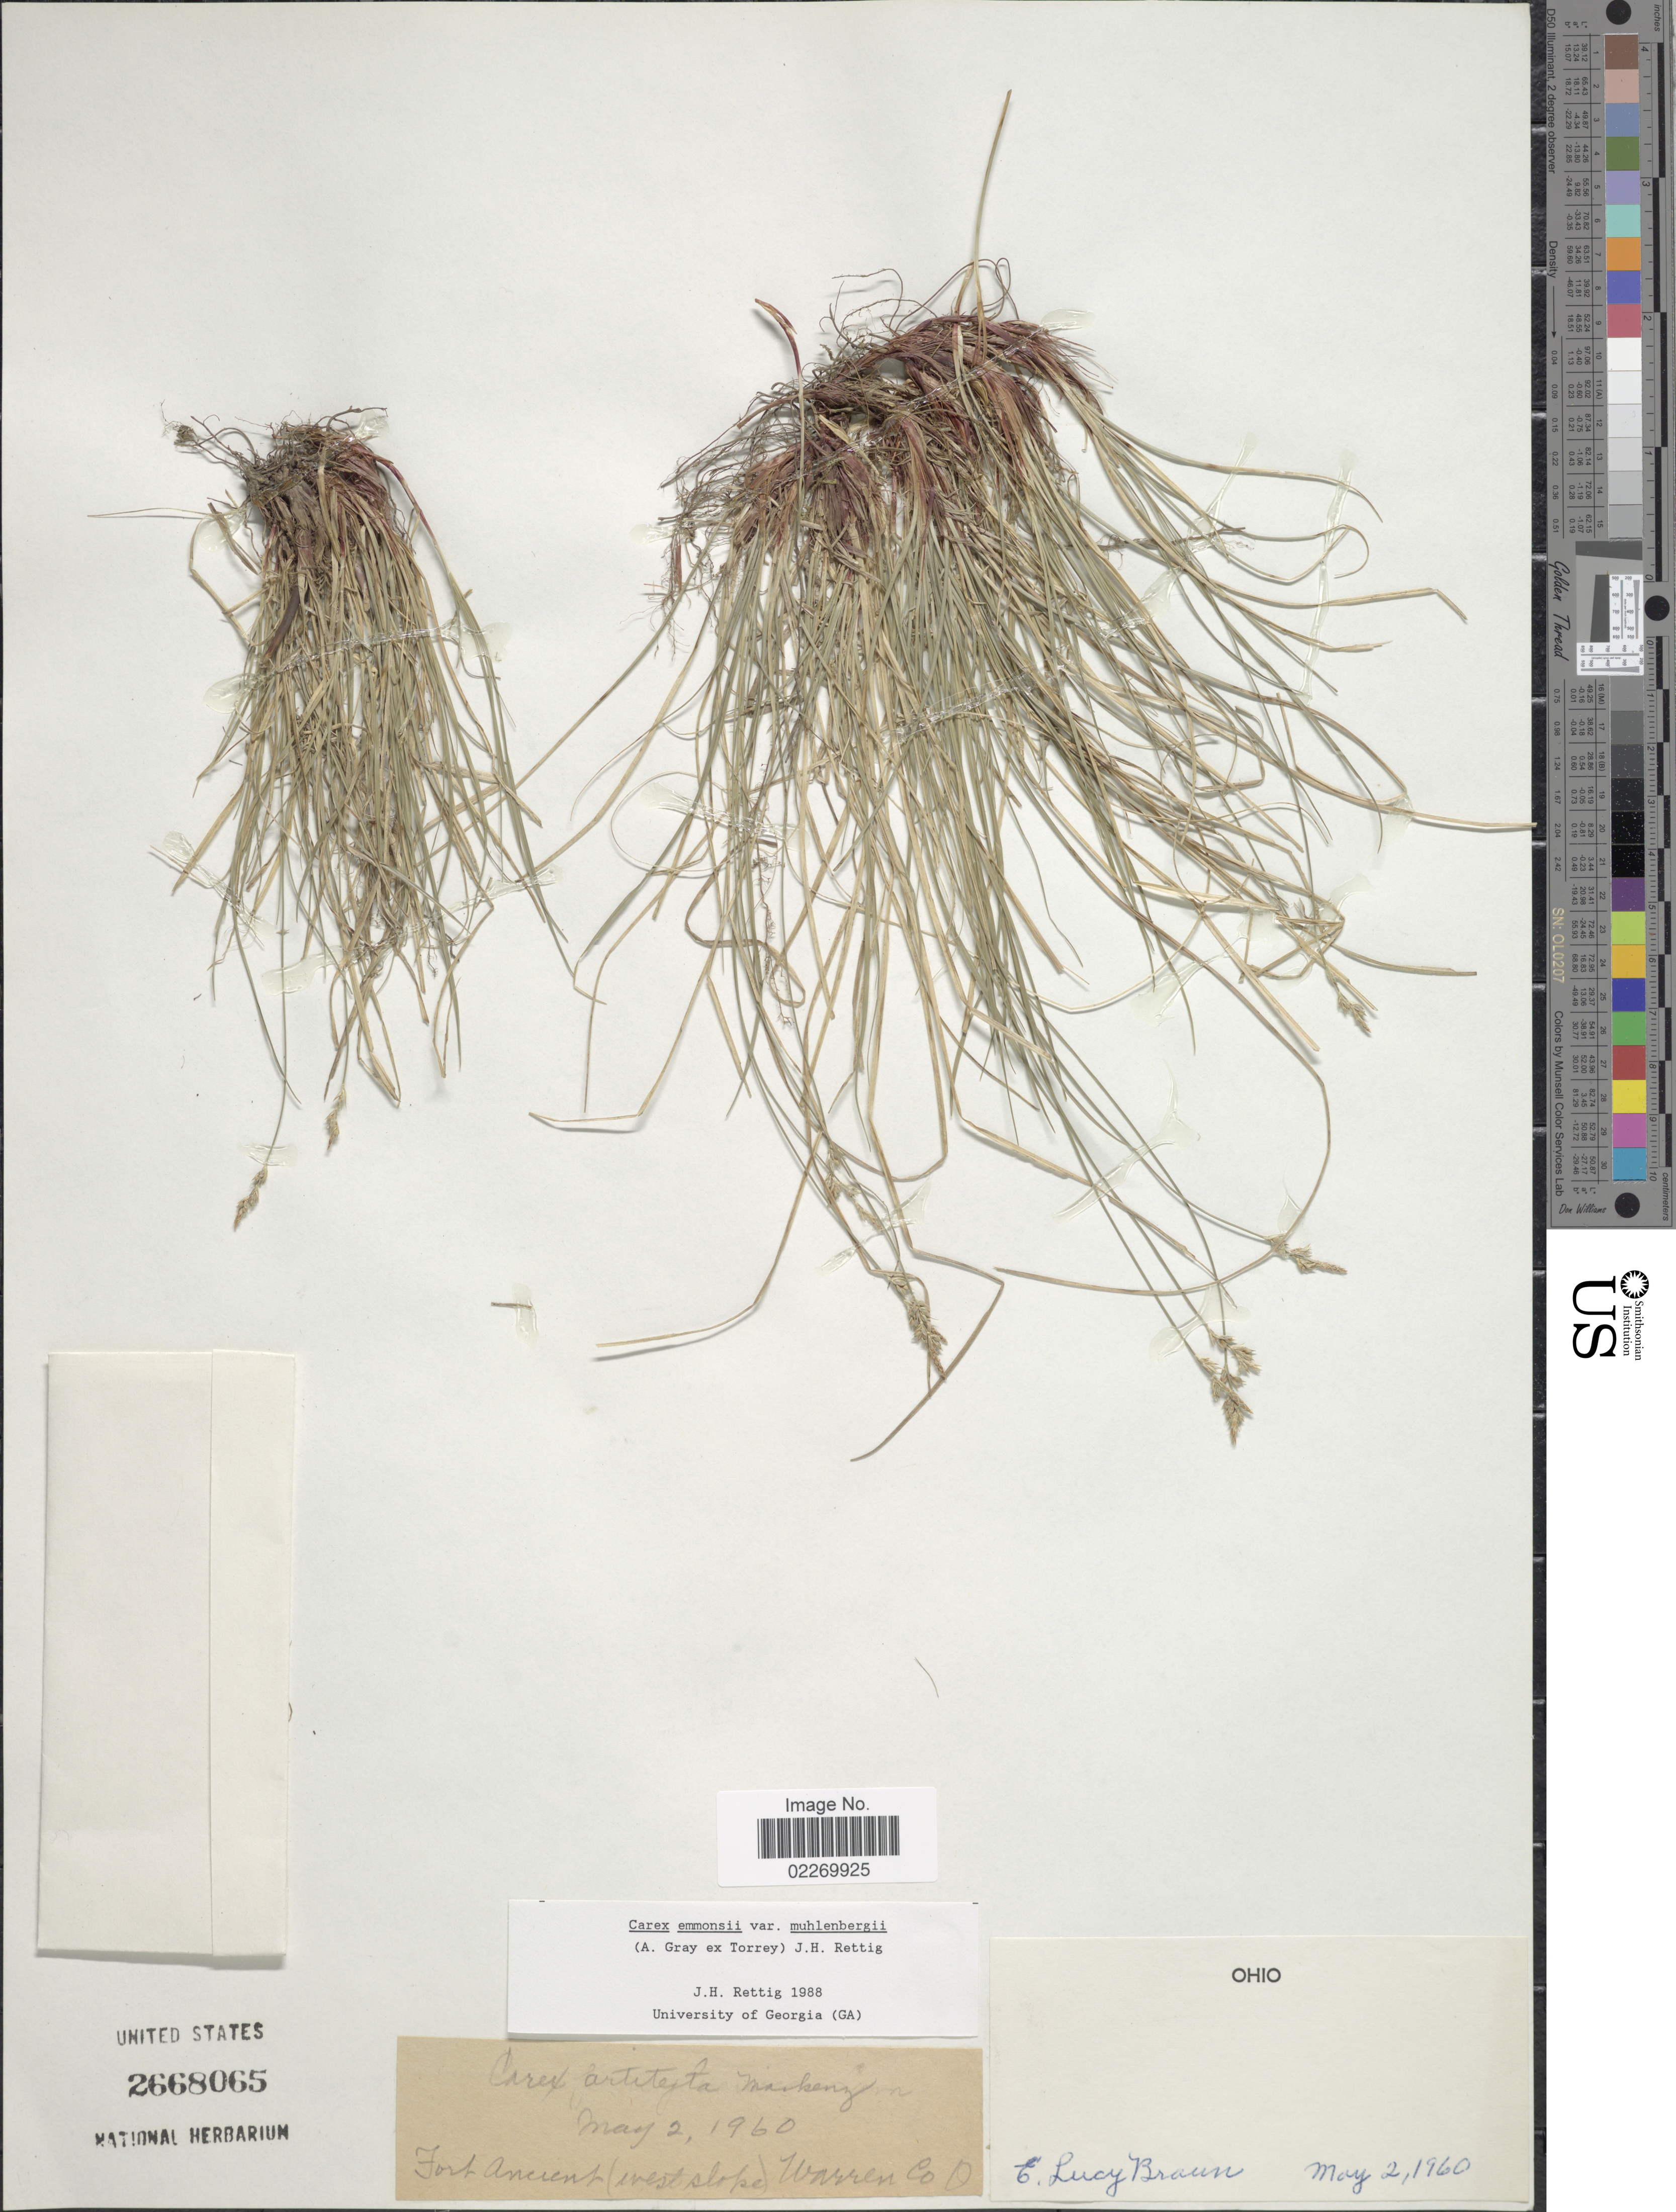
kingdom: Plantae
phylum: Tracheophyta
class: Liliopsida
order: Poales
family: Cyperaceae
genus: Carex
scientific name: Carex albicans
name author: Willd. ex Spreng.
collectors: E. L. Braun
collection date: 1960-05-02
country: United States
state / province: Ohio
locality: Fort Ancient (west slope) Warren Co.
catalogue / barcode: US 2668065